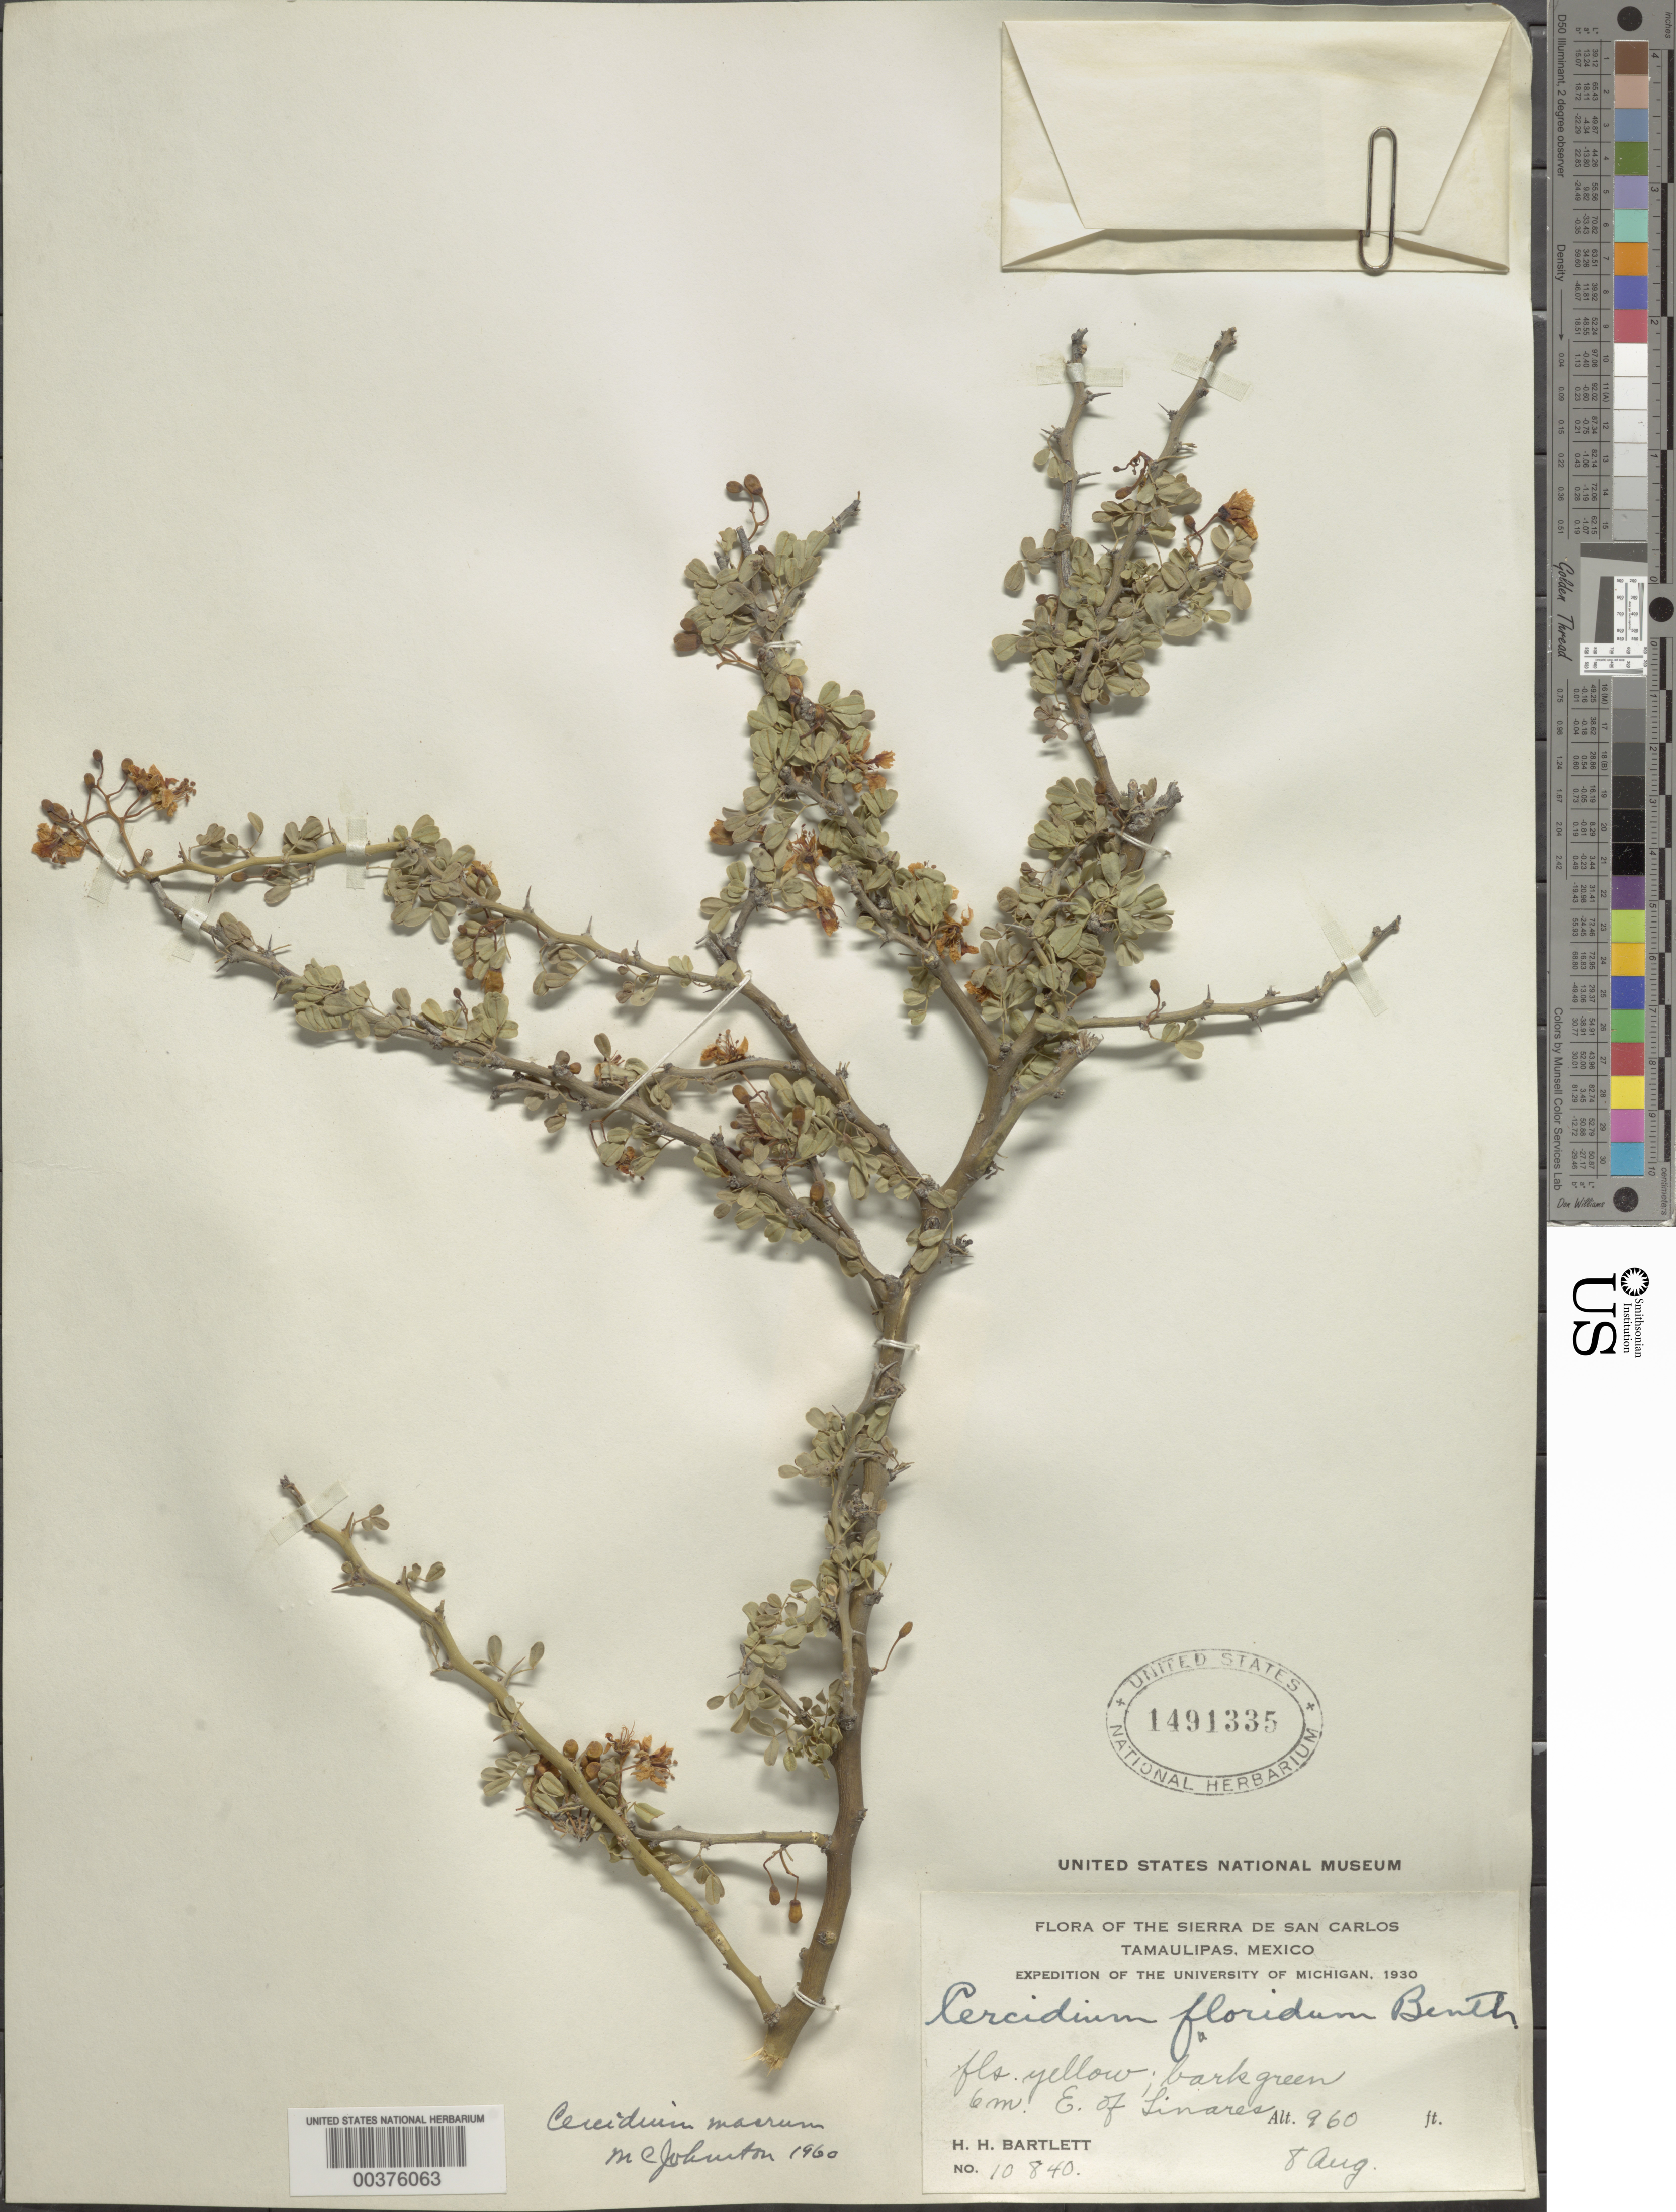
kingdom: Plantae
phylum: Tracheophyta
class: Magnoliopsida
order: Fabales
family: Fabaceae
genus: Parkinsonia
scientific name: Parkinsonia texana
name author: (A. Gray) S. Watson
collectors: H. H. Bartlett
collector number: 10840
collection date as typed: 08 Aug 1930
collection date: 1930-08-08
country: Mexico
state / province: Tamaulipas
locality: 6 mi E of Linares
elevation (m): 293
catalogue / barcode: US 1491335